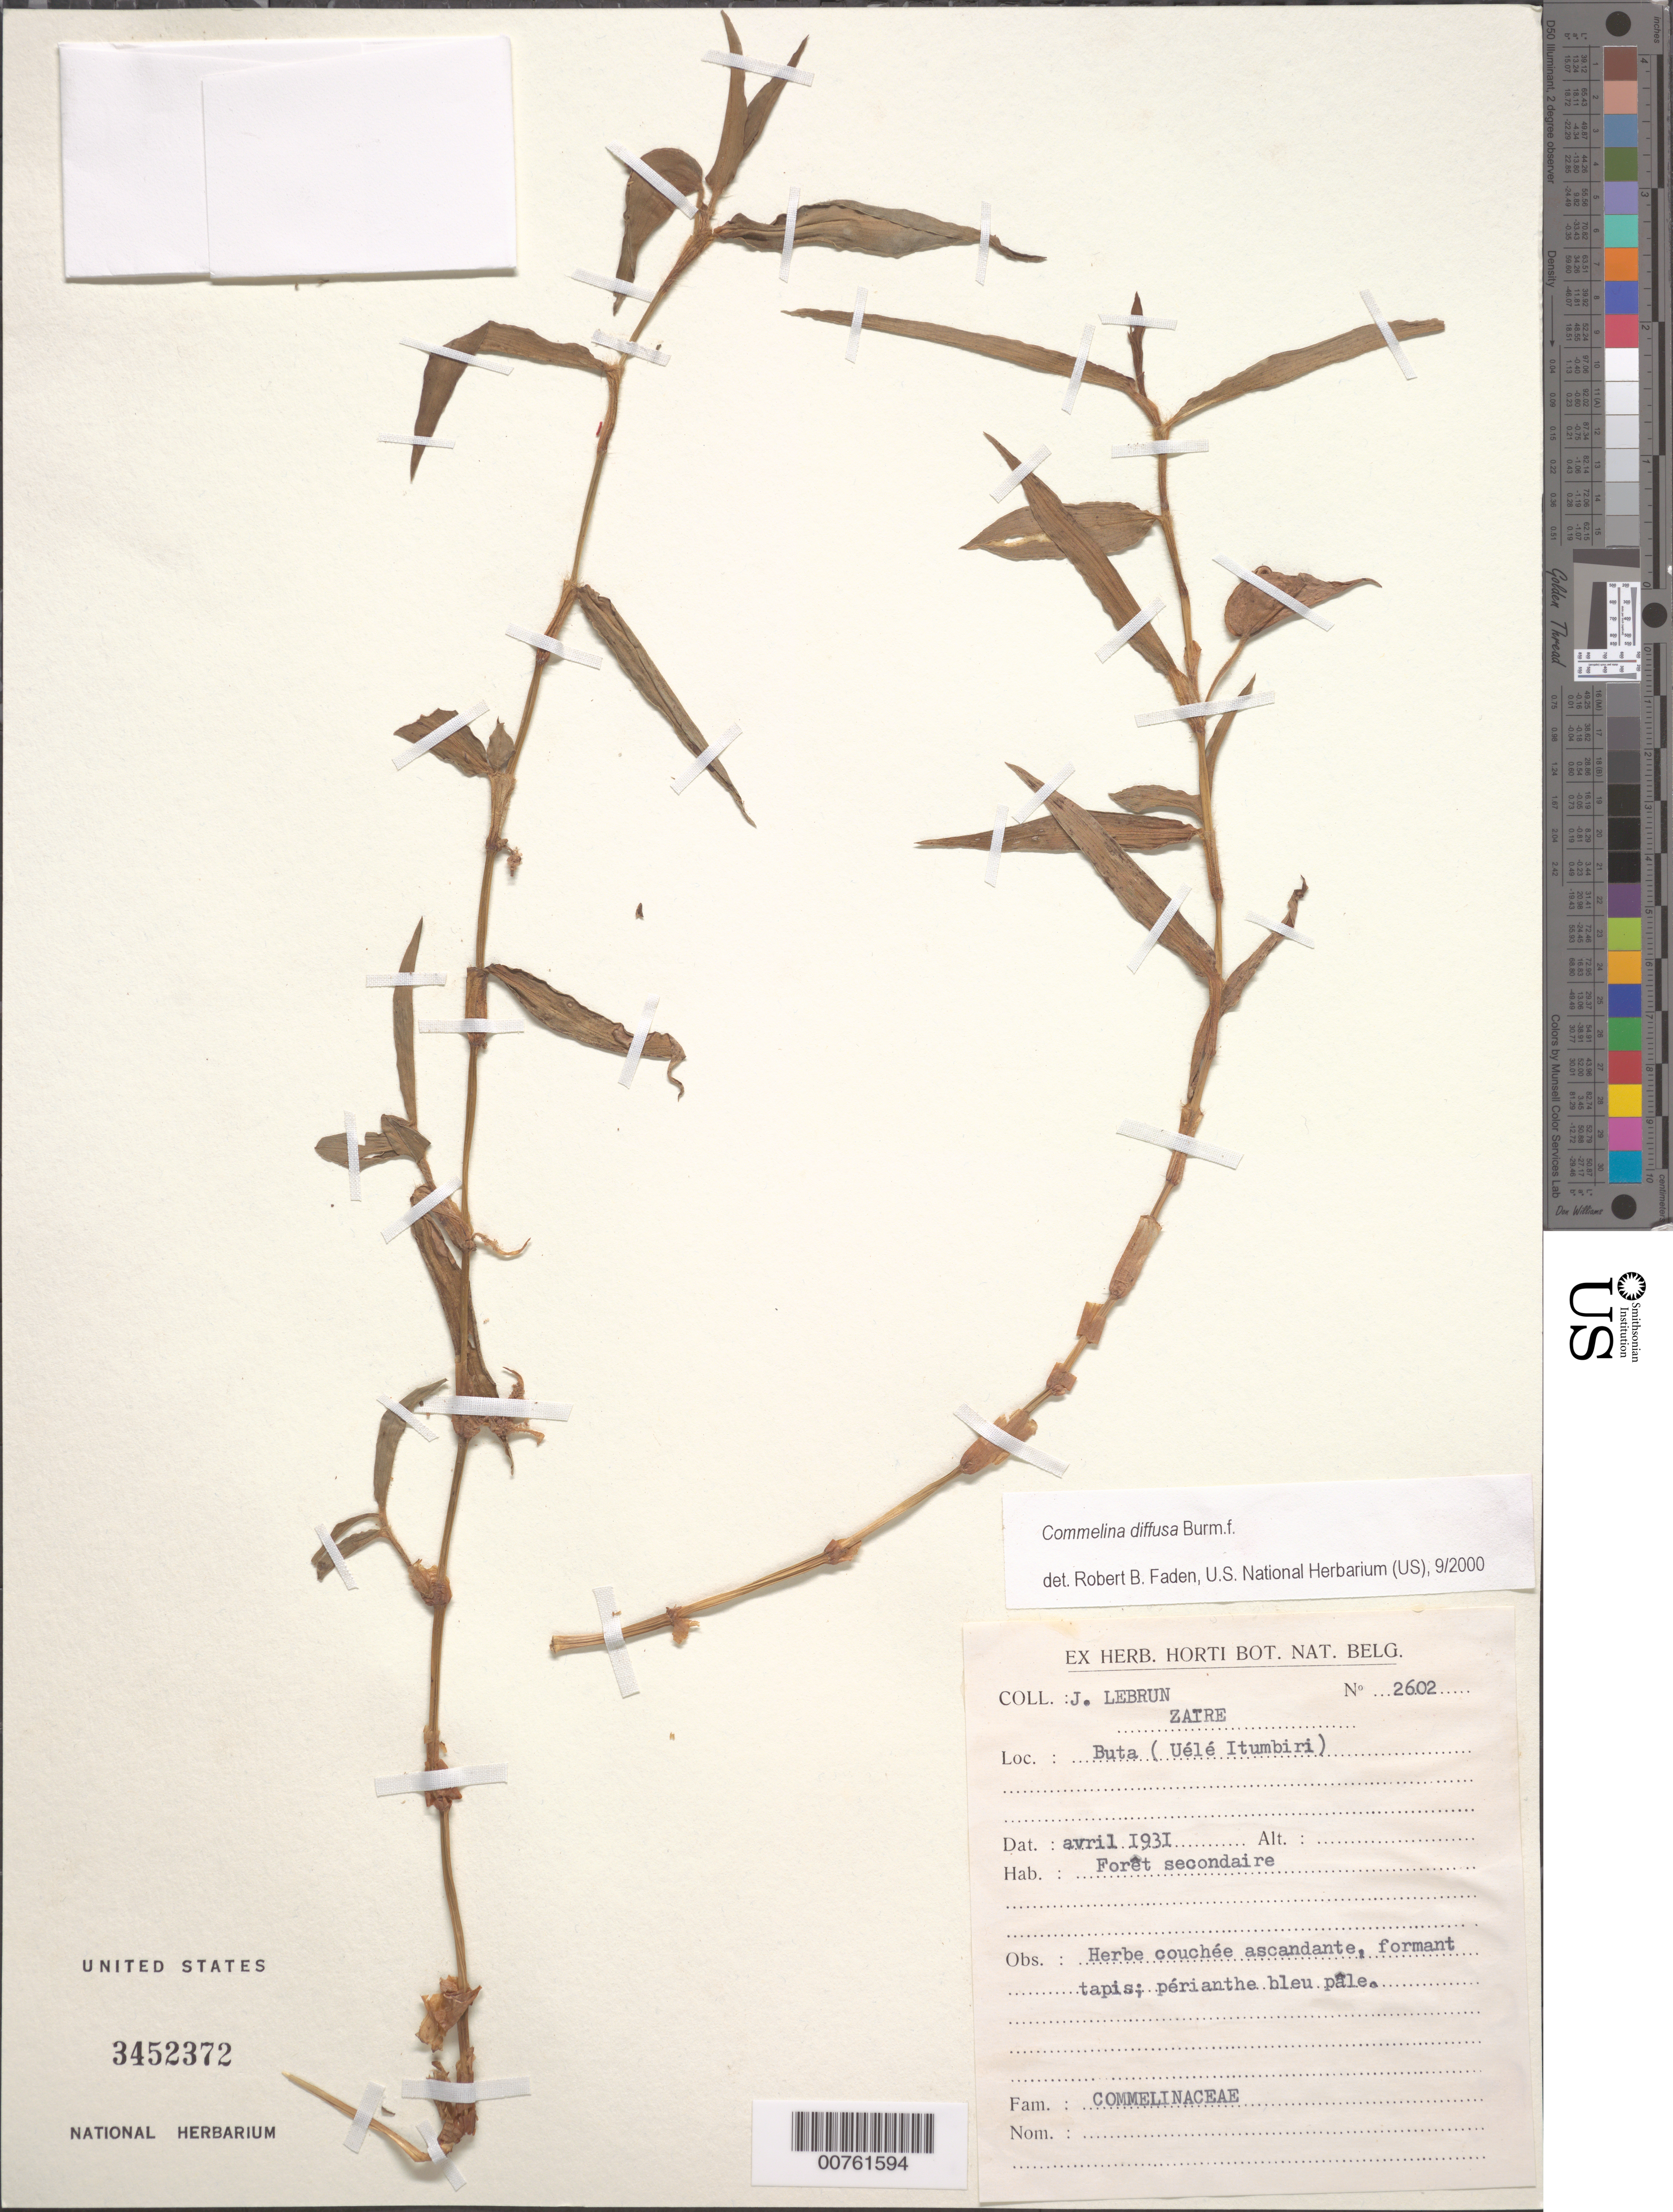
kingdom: Plantae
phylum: Tracheophyta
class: Liliopsida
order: Commelinales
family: Commelinaceae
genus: Commelina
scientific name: Commelina diffusa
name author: Burm. f.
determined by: Faden, Robert B., (US), Smithsonian Institution - National Museum of Natural History (UNITED STATES)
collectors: J. A. Lebrun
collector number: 2602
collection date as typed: Apr 1931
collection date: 1931-04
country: Congo, Democratic Republic of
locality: Buta (Uele Itumbiri)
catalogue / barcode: US 3452372